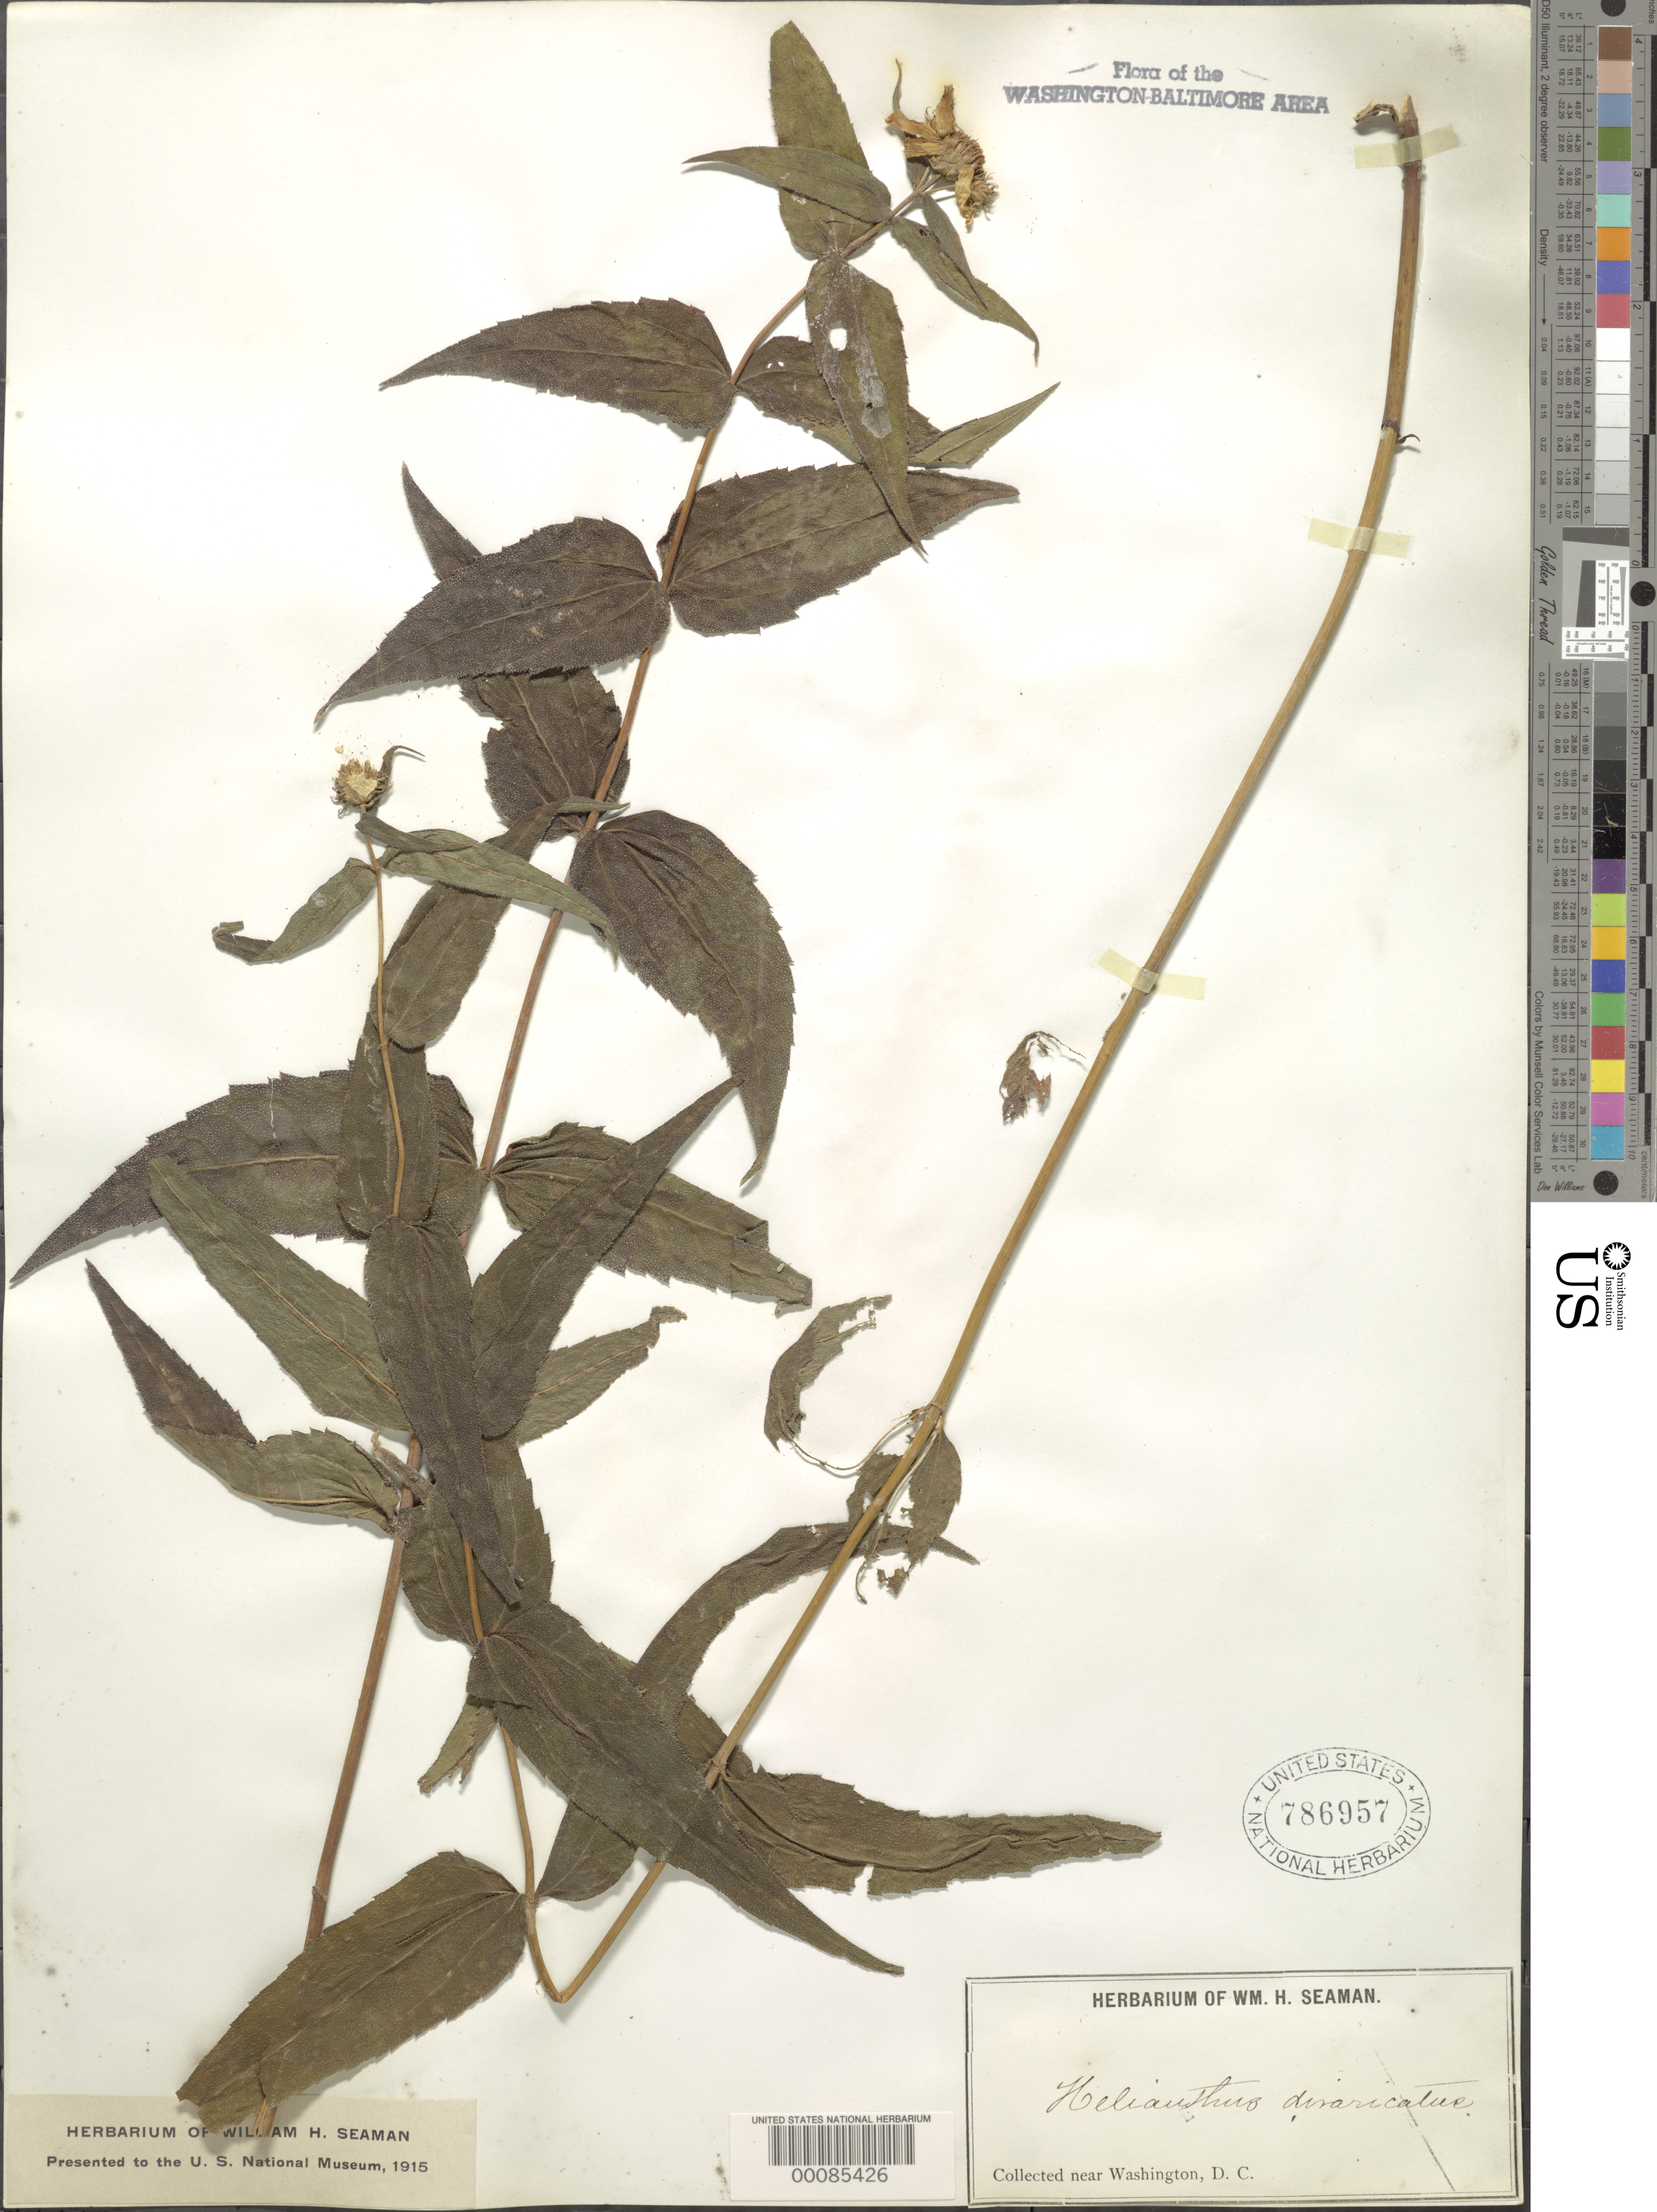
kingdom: Plantae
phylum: Tracheophyta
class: Magnoliopsida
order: Asterales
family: Asteraceae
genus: Helianthus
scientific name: Helianthus divaricatus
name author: L.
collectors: W. Seaman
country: United States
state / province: District of Columbia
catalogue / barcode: US 786957